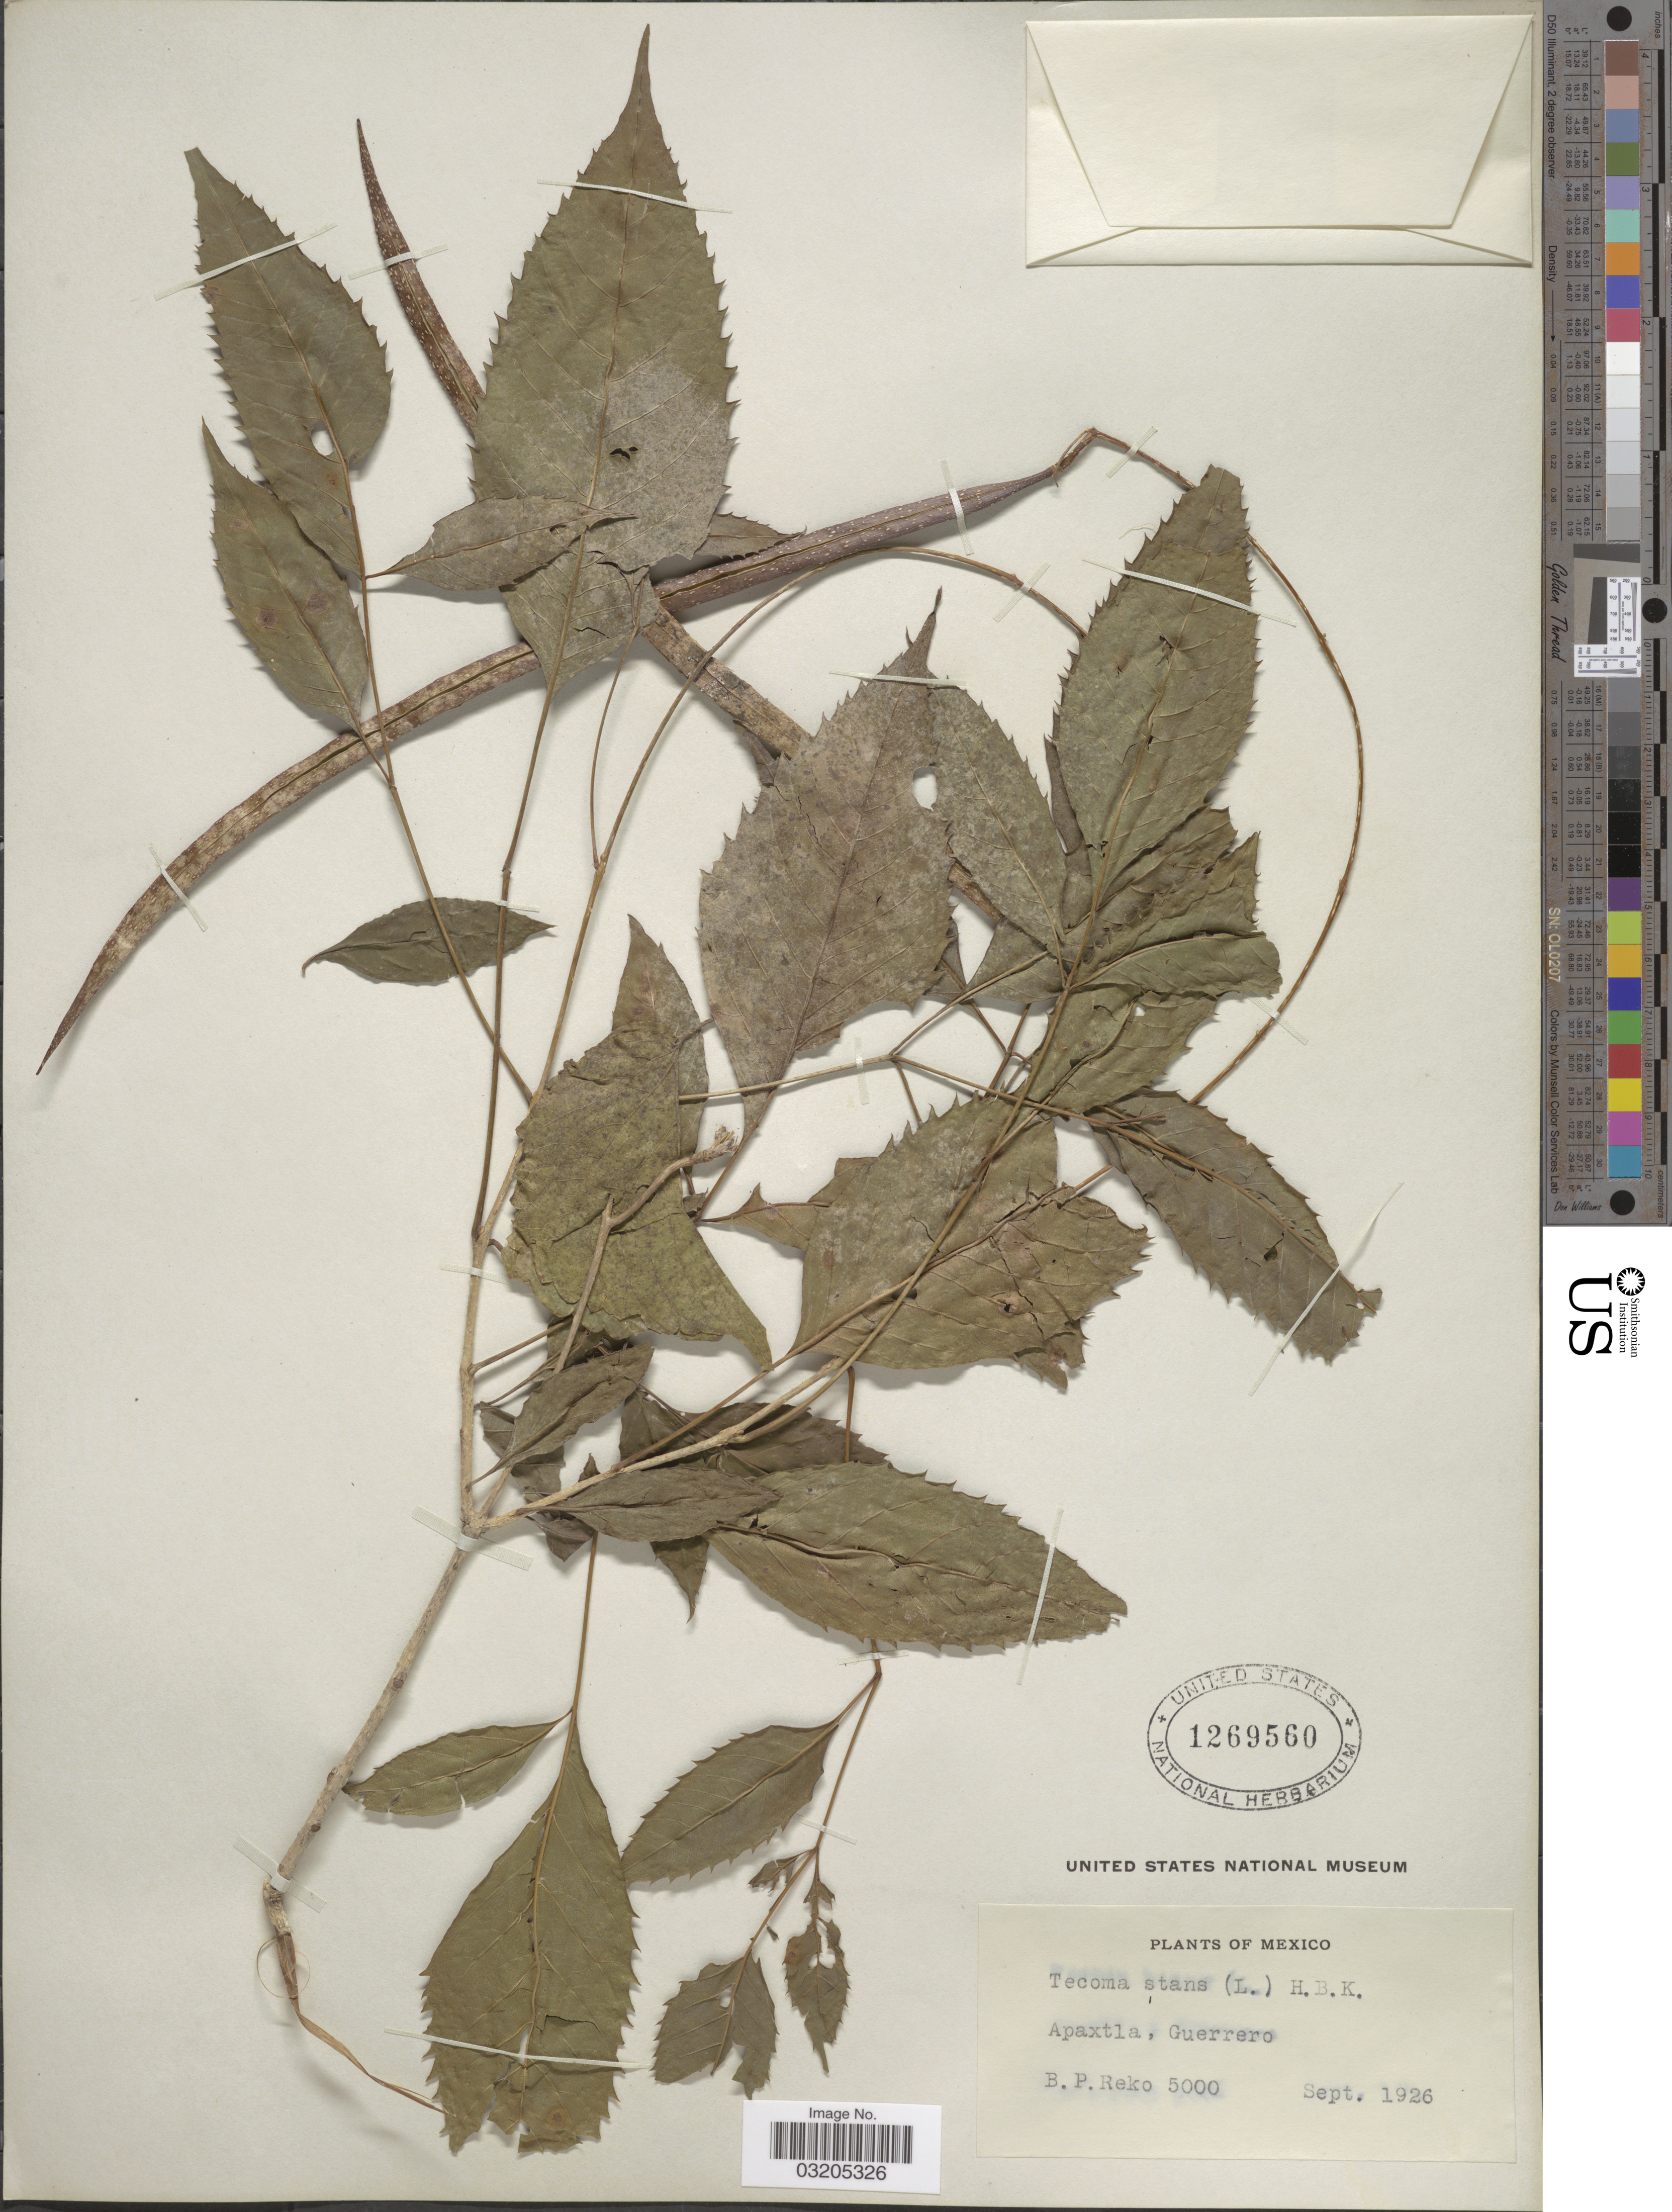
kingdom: Plantae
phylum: Tracheophyta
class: Magnoliopsida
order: Lamiales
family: Bignoniaceae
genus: Tecoma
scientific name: Tecoma stans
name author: (L.) Juss. ex Kunth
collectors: B. P. Reko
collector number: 5000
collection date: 1926-09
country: Mexico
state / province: Guerrero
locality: Apaxtla.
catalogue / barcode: US 1269560